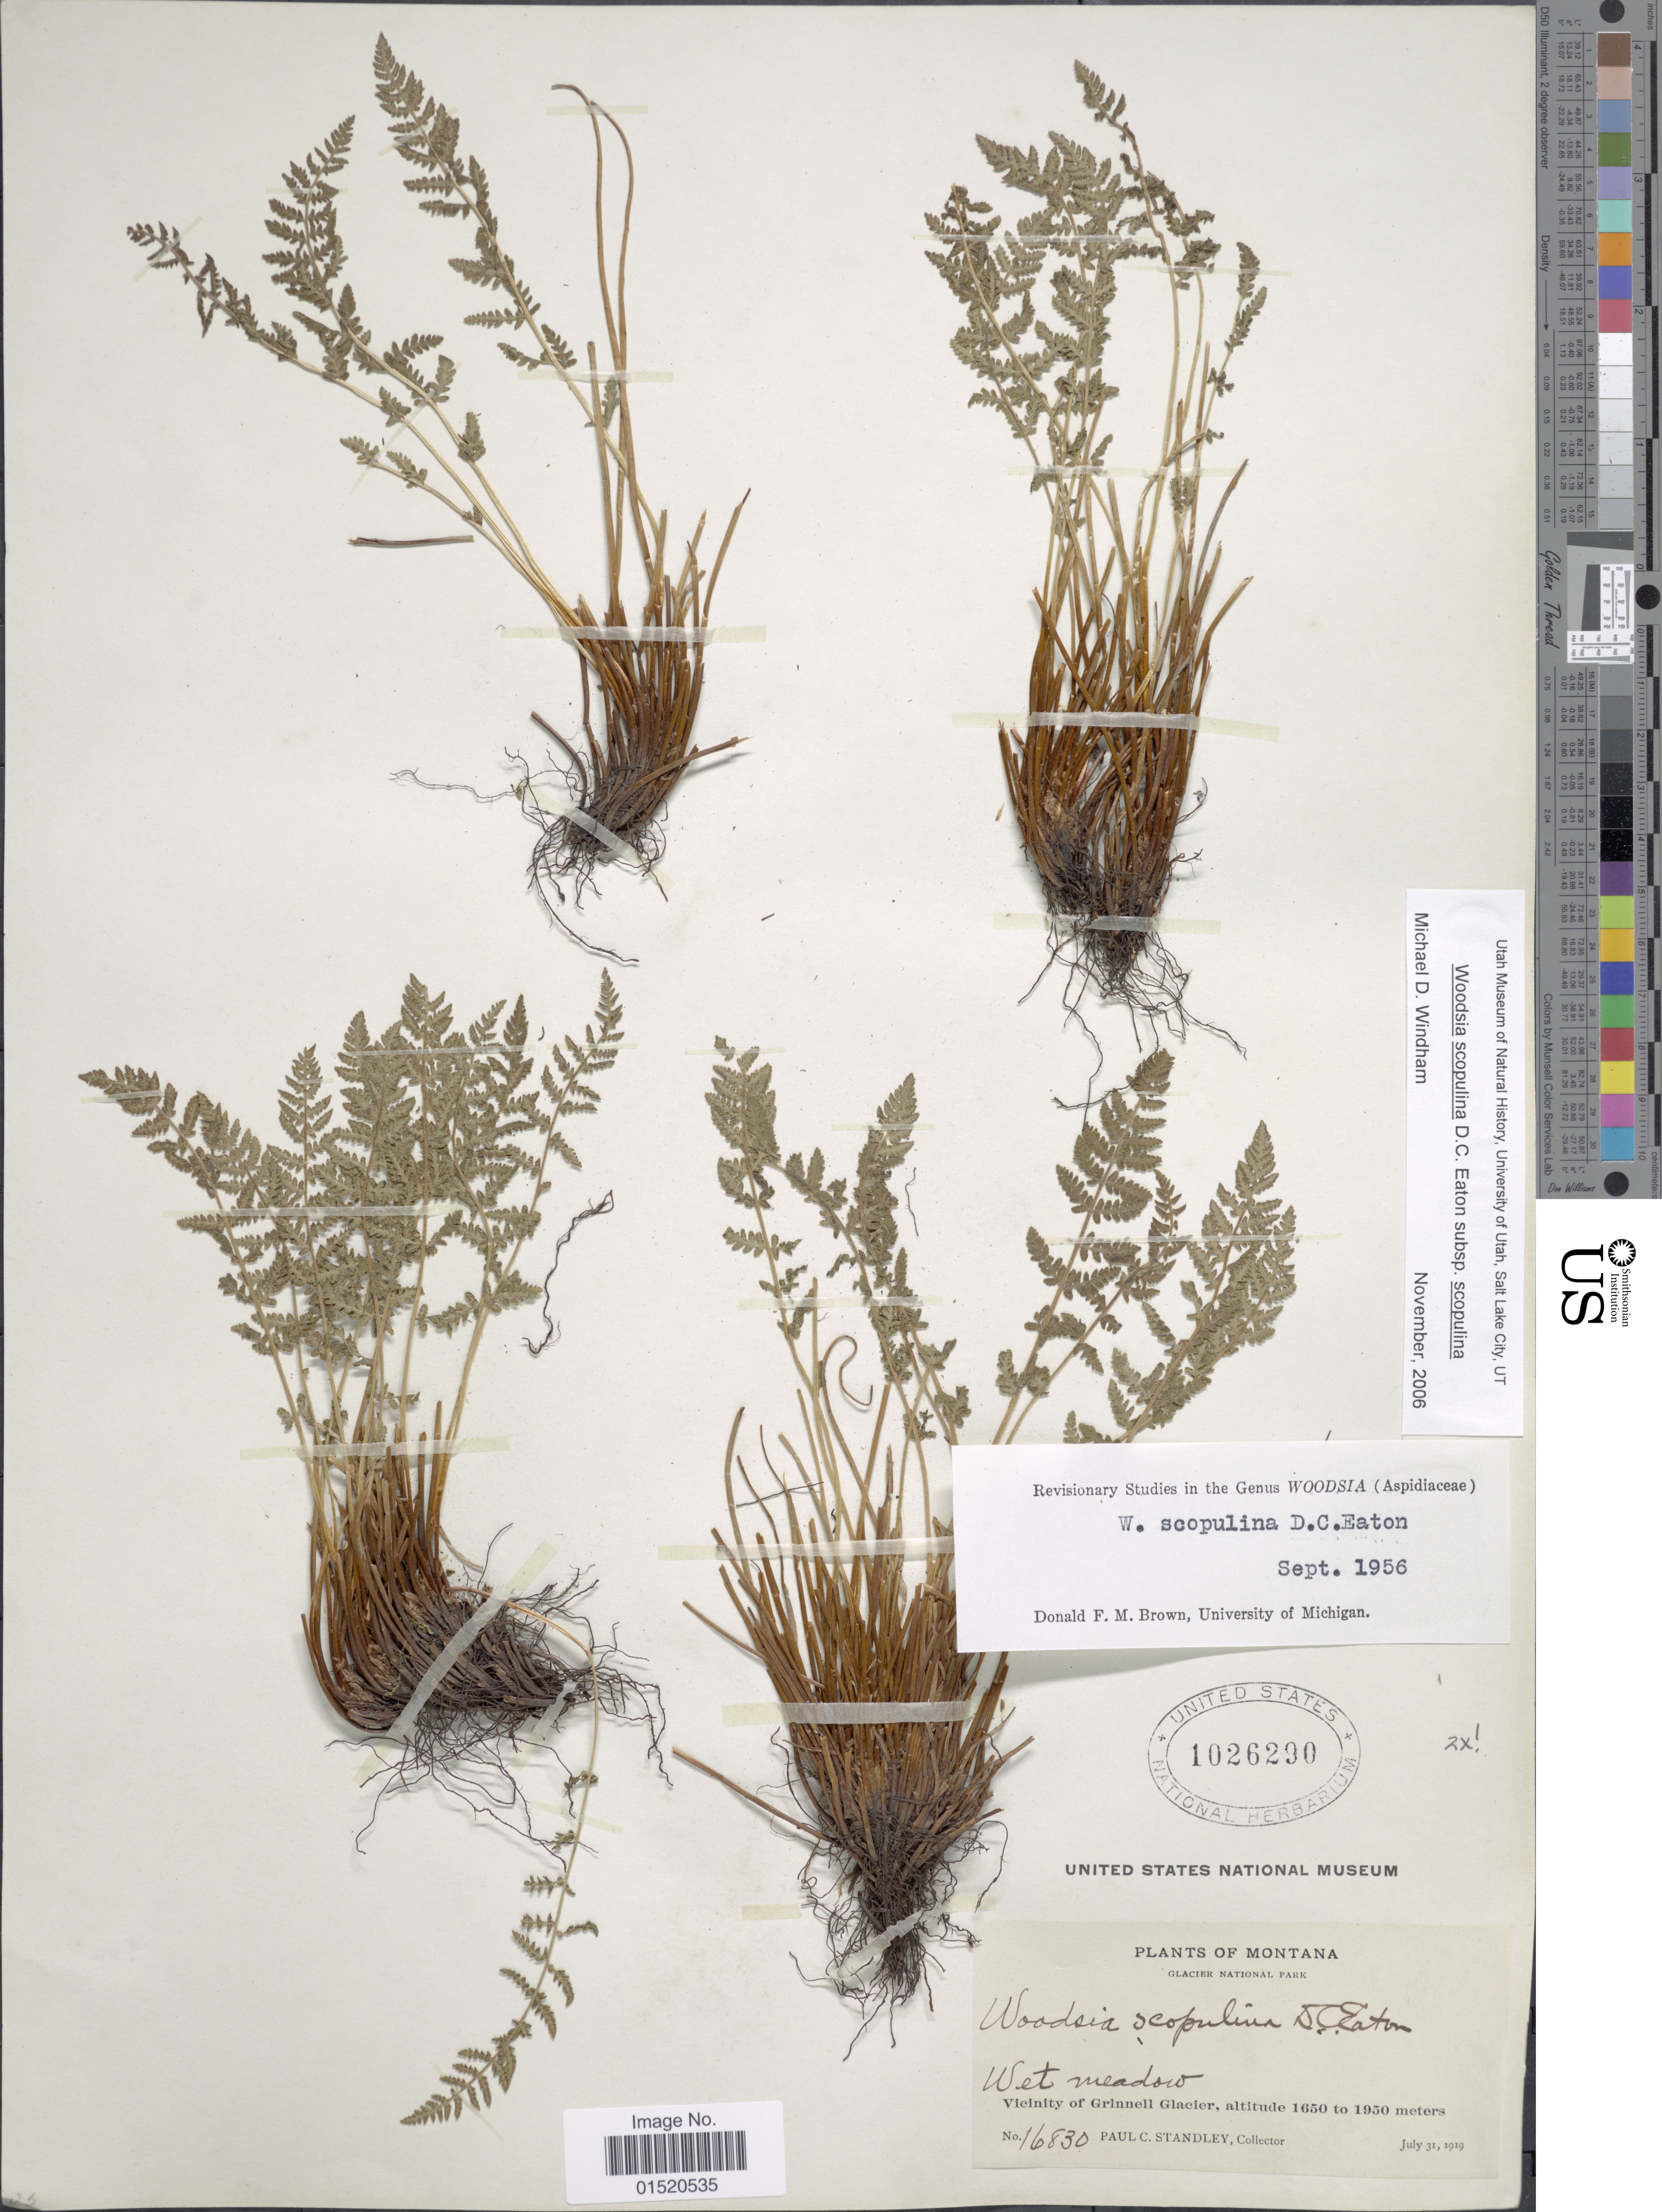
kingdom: Plantae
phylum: Tracheophyta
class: Polypodiopsida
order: Polypodiales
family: Woodsiaceae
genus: Woodsia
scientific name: Woodsia scopulina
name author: D.C. Eaton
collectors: P. C. Standley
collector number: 16830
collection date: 1919-07-31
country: United States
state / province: Montana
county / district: Glacier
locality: Glacier National Park, Vicinity of Grinnell Glacier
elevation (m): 1650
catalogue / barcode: US 1026290